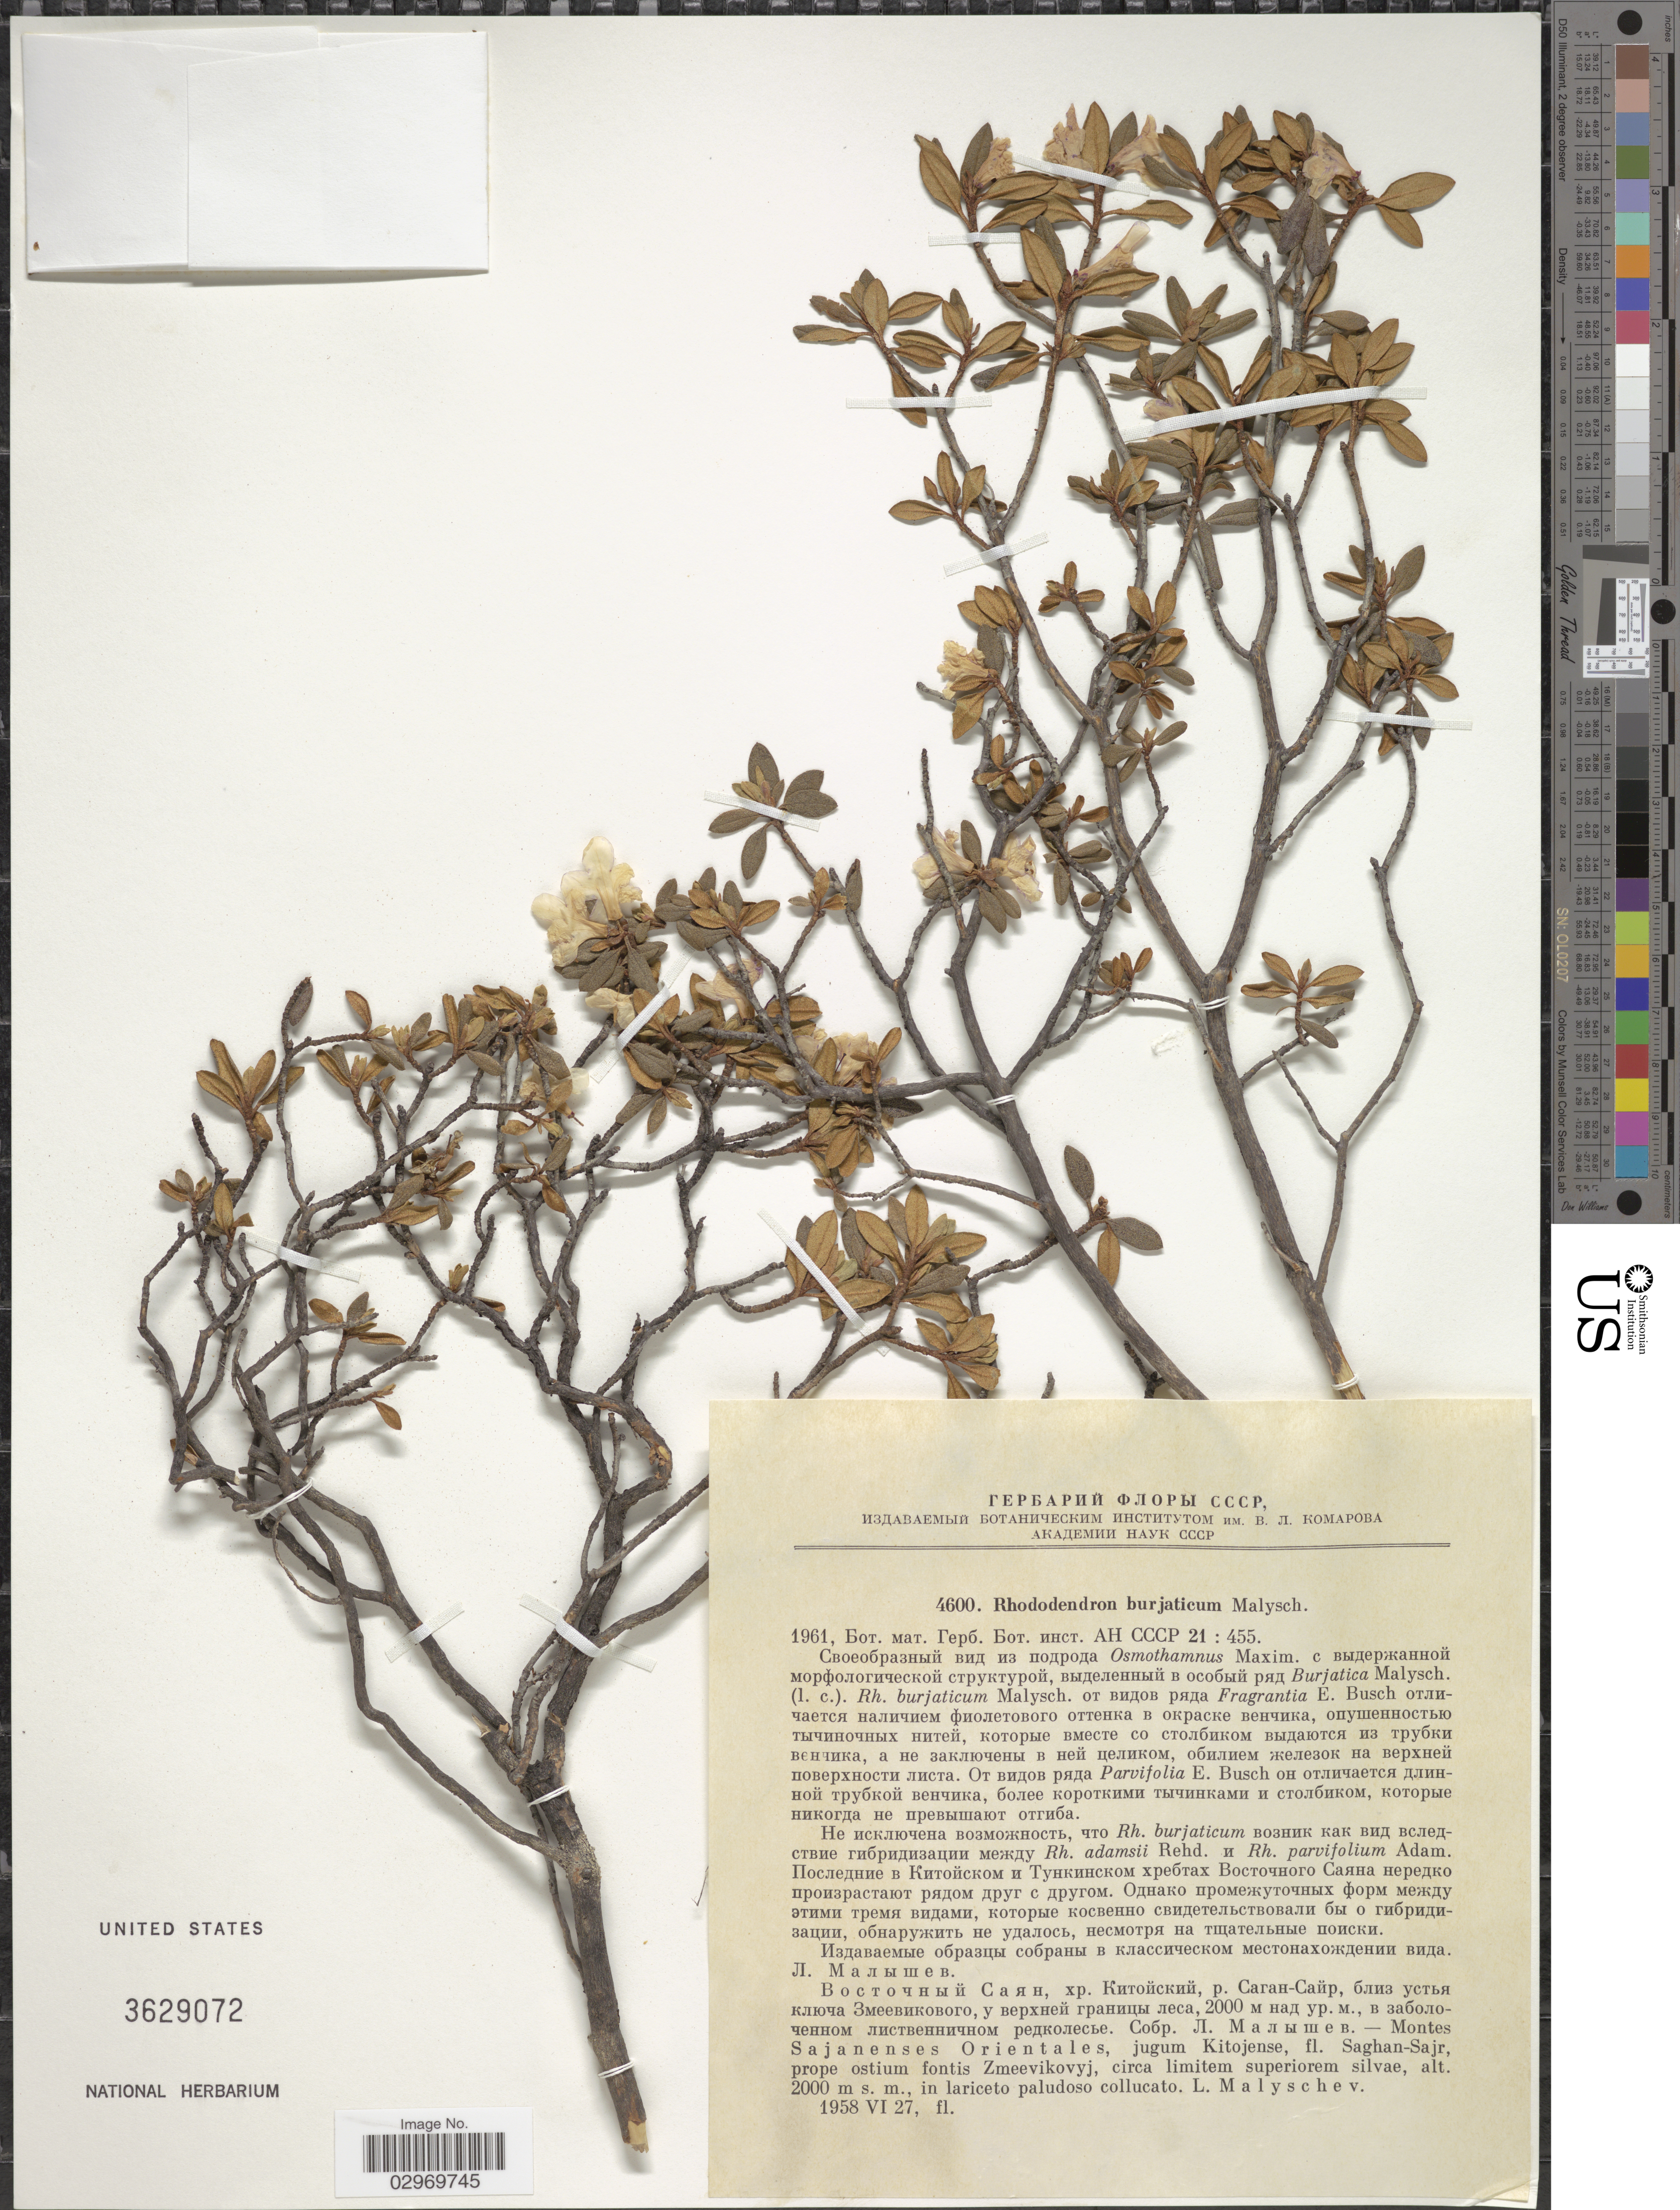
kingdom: Plantae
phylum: Tracheophyta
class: Magnoliopsida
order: Ericales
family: Ericaceae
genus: Rhododendron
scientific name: Rhododendron burjaticum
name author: Malyschev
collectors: L. Malyschev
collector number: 4600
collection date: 1958-06-27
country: Russian Federation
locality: Montes Sajanenses Orientales, jugum Kitojense, fl. Saghan-Sajr, prope ostium fontis Zmeevikovyj, circa limitem superiorem silvae.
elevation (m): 2000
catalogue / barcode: US 3629072